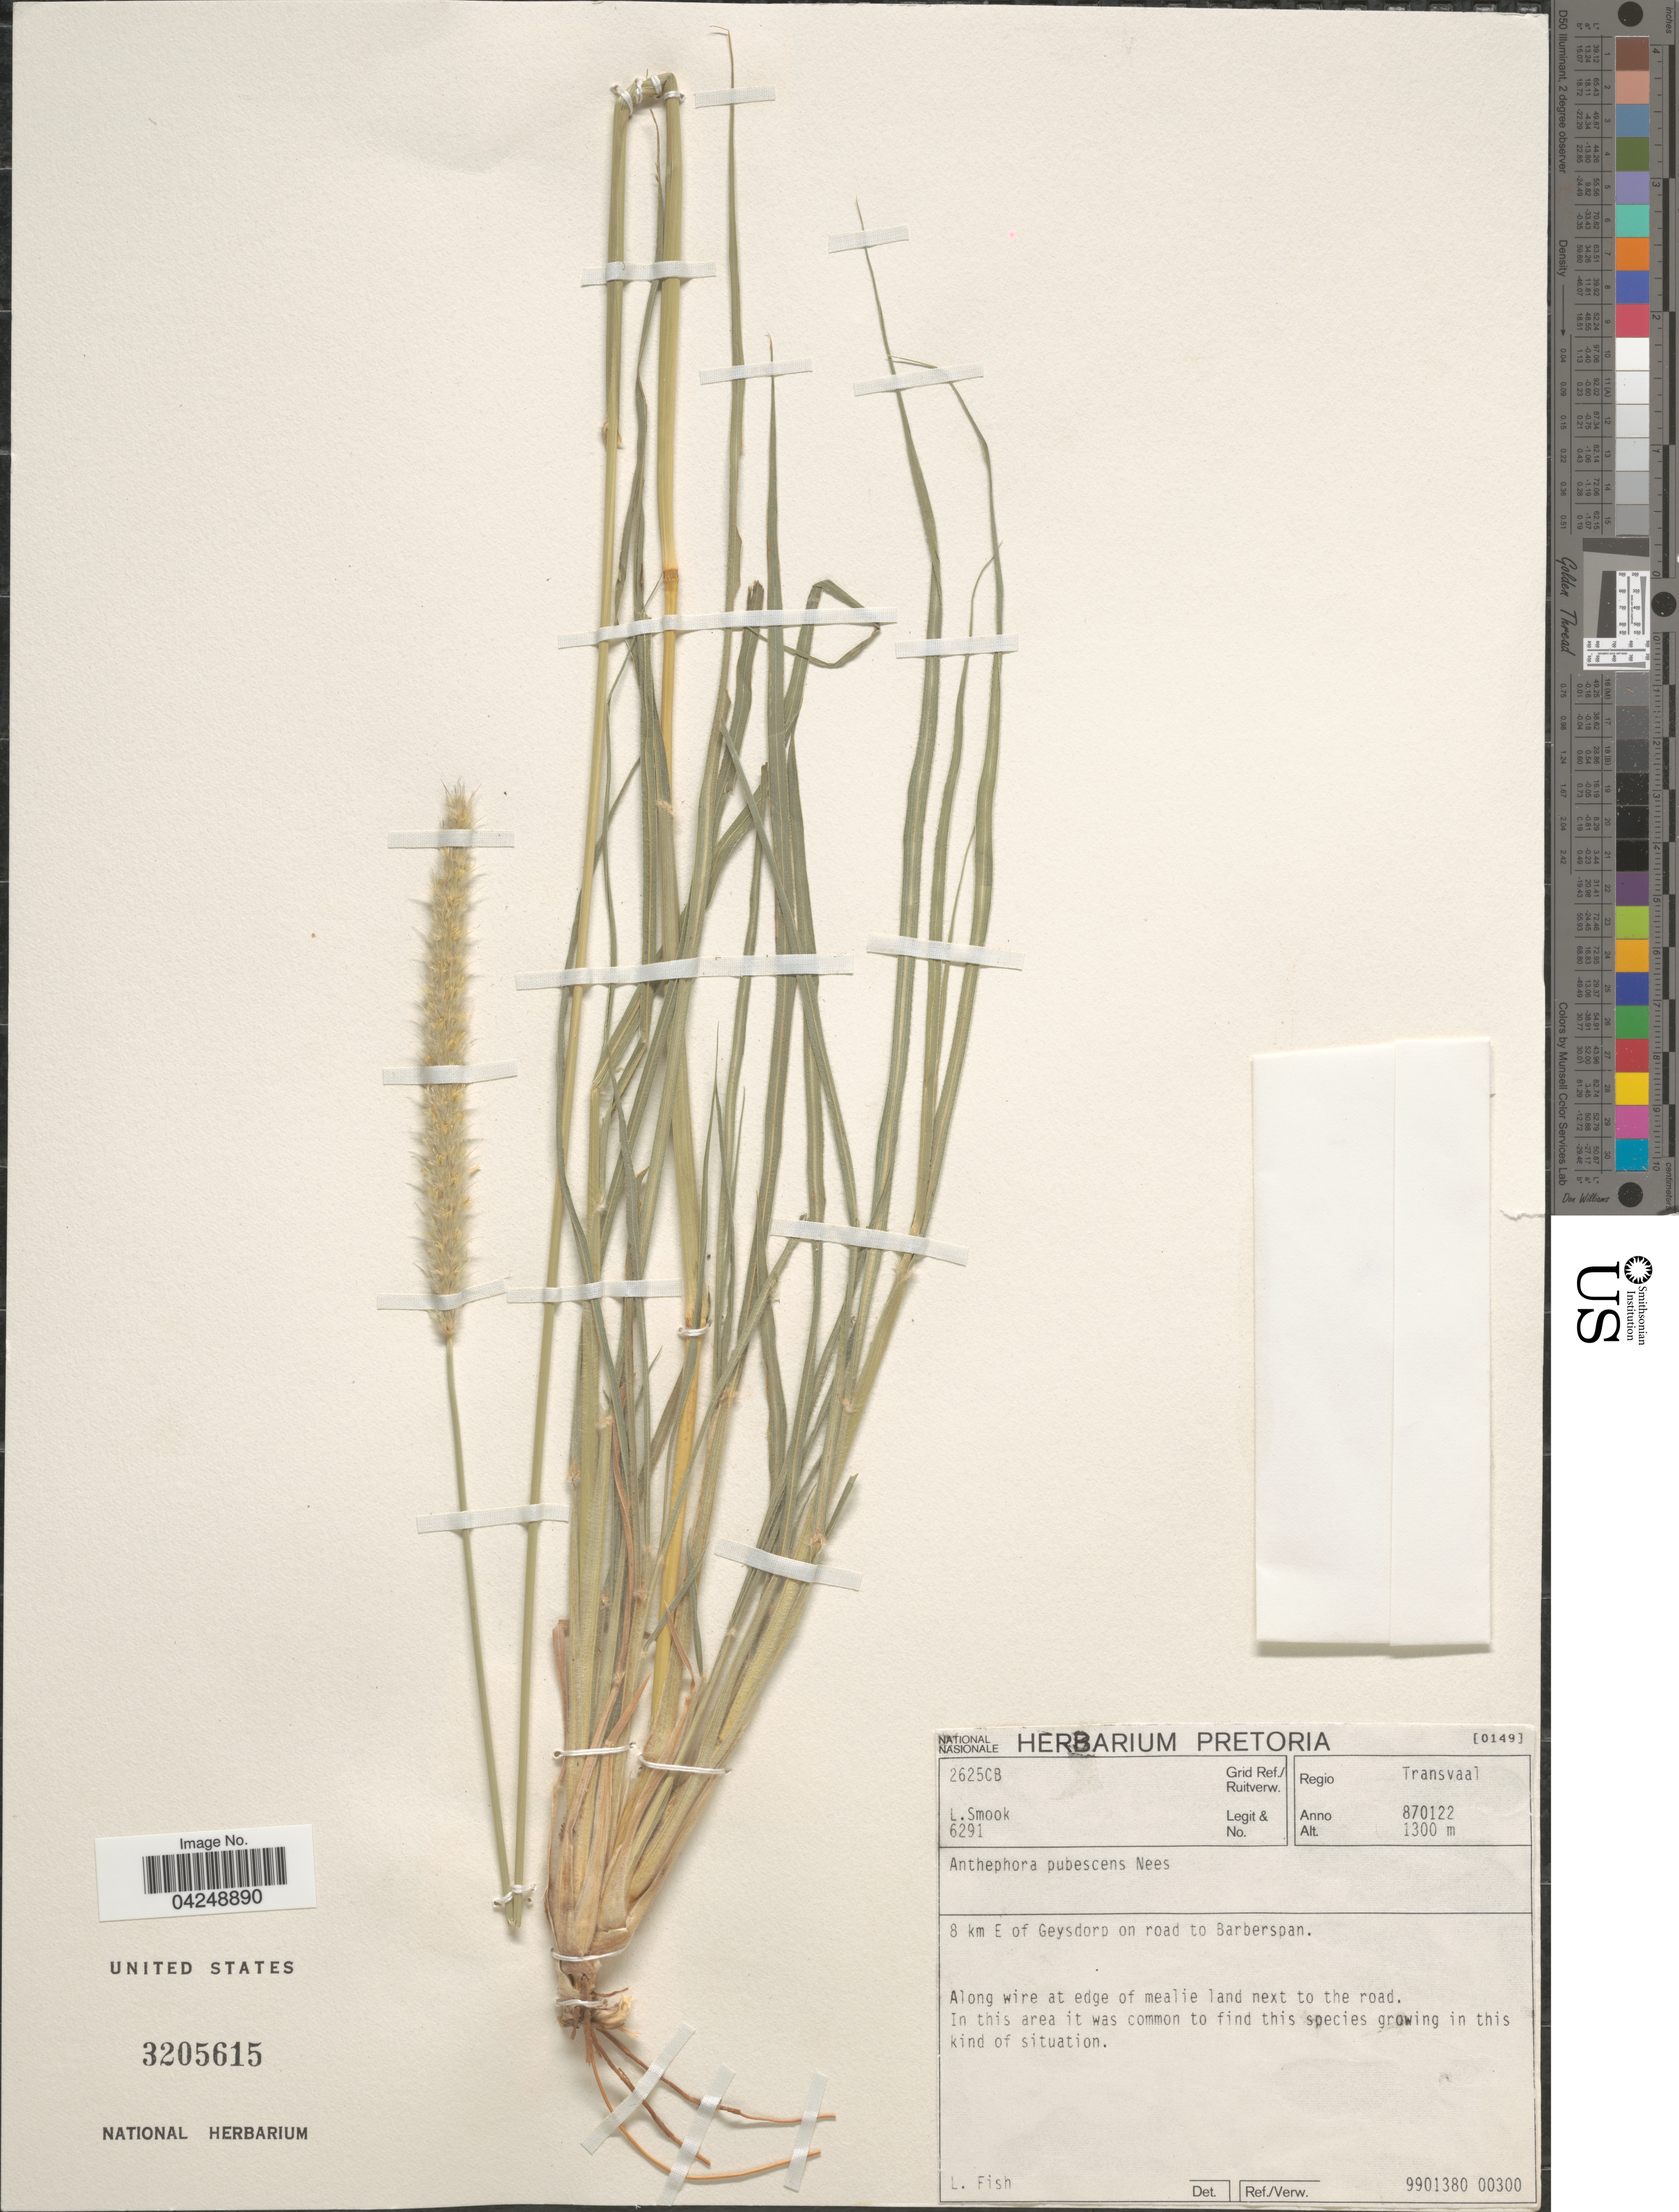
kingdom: Plantae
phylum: Tracheophyta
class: Liliopsida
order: Poales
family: Poaceae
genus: Anthephora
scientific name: Anthephora pubescens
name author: Nees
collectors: L. Smook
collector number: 6291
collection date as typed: Transcribed d/m/y: 22/1/87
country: South Africa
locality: Grid Ref./Ruitverw. 2625CB. Regio Transvaal. 8 km E of Geysdorp on road to Barberspan. Along wire at edge of mealie land next to the road.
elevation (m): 1300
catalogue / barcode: US 3205615